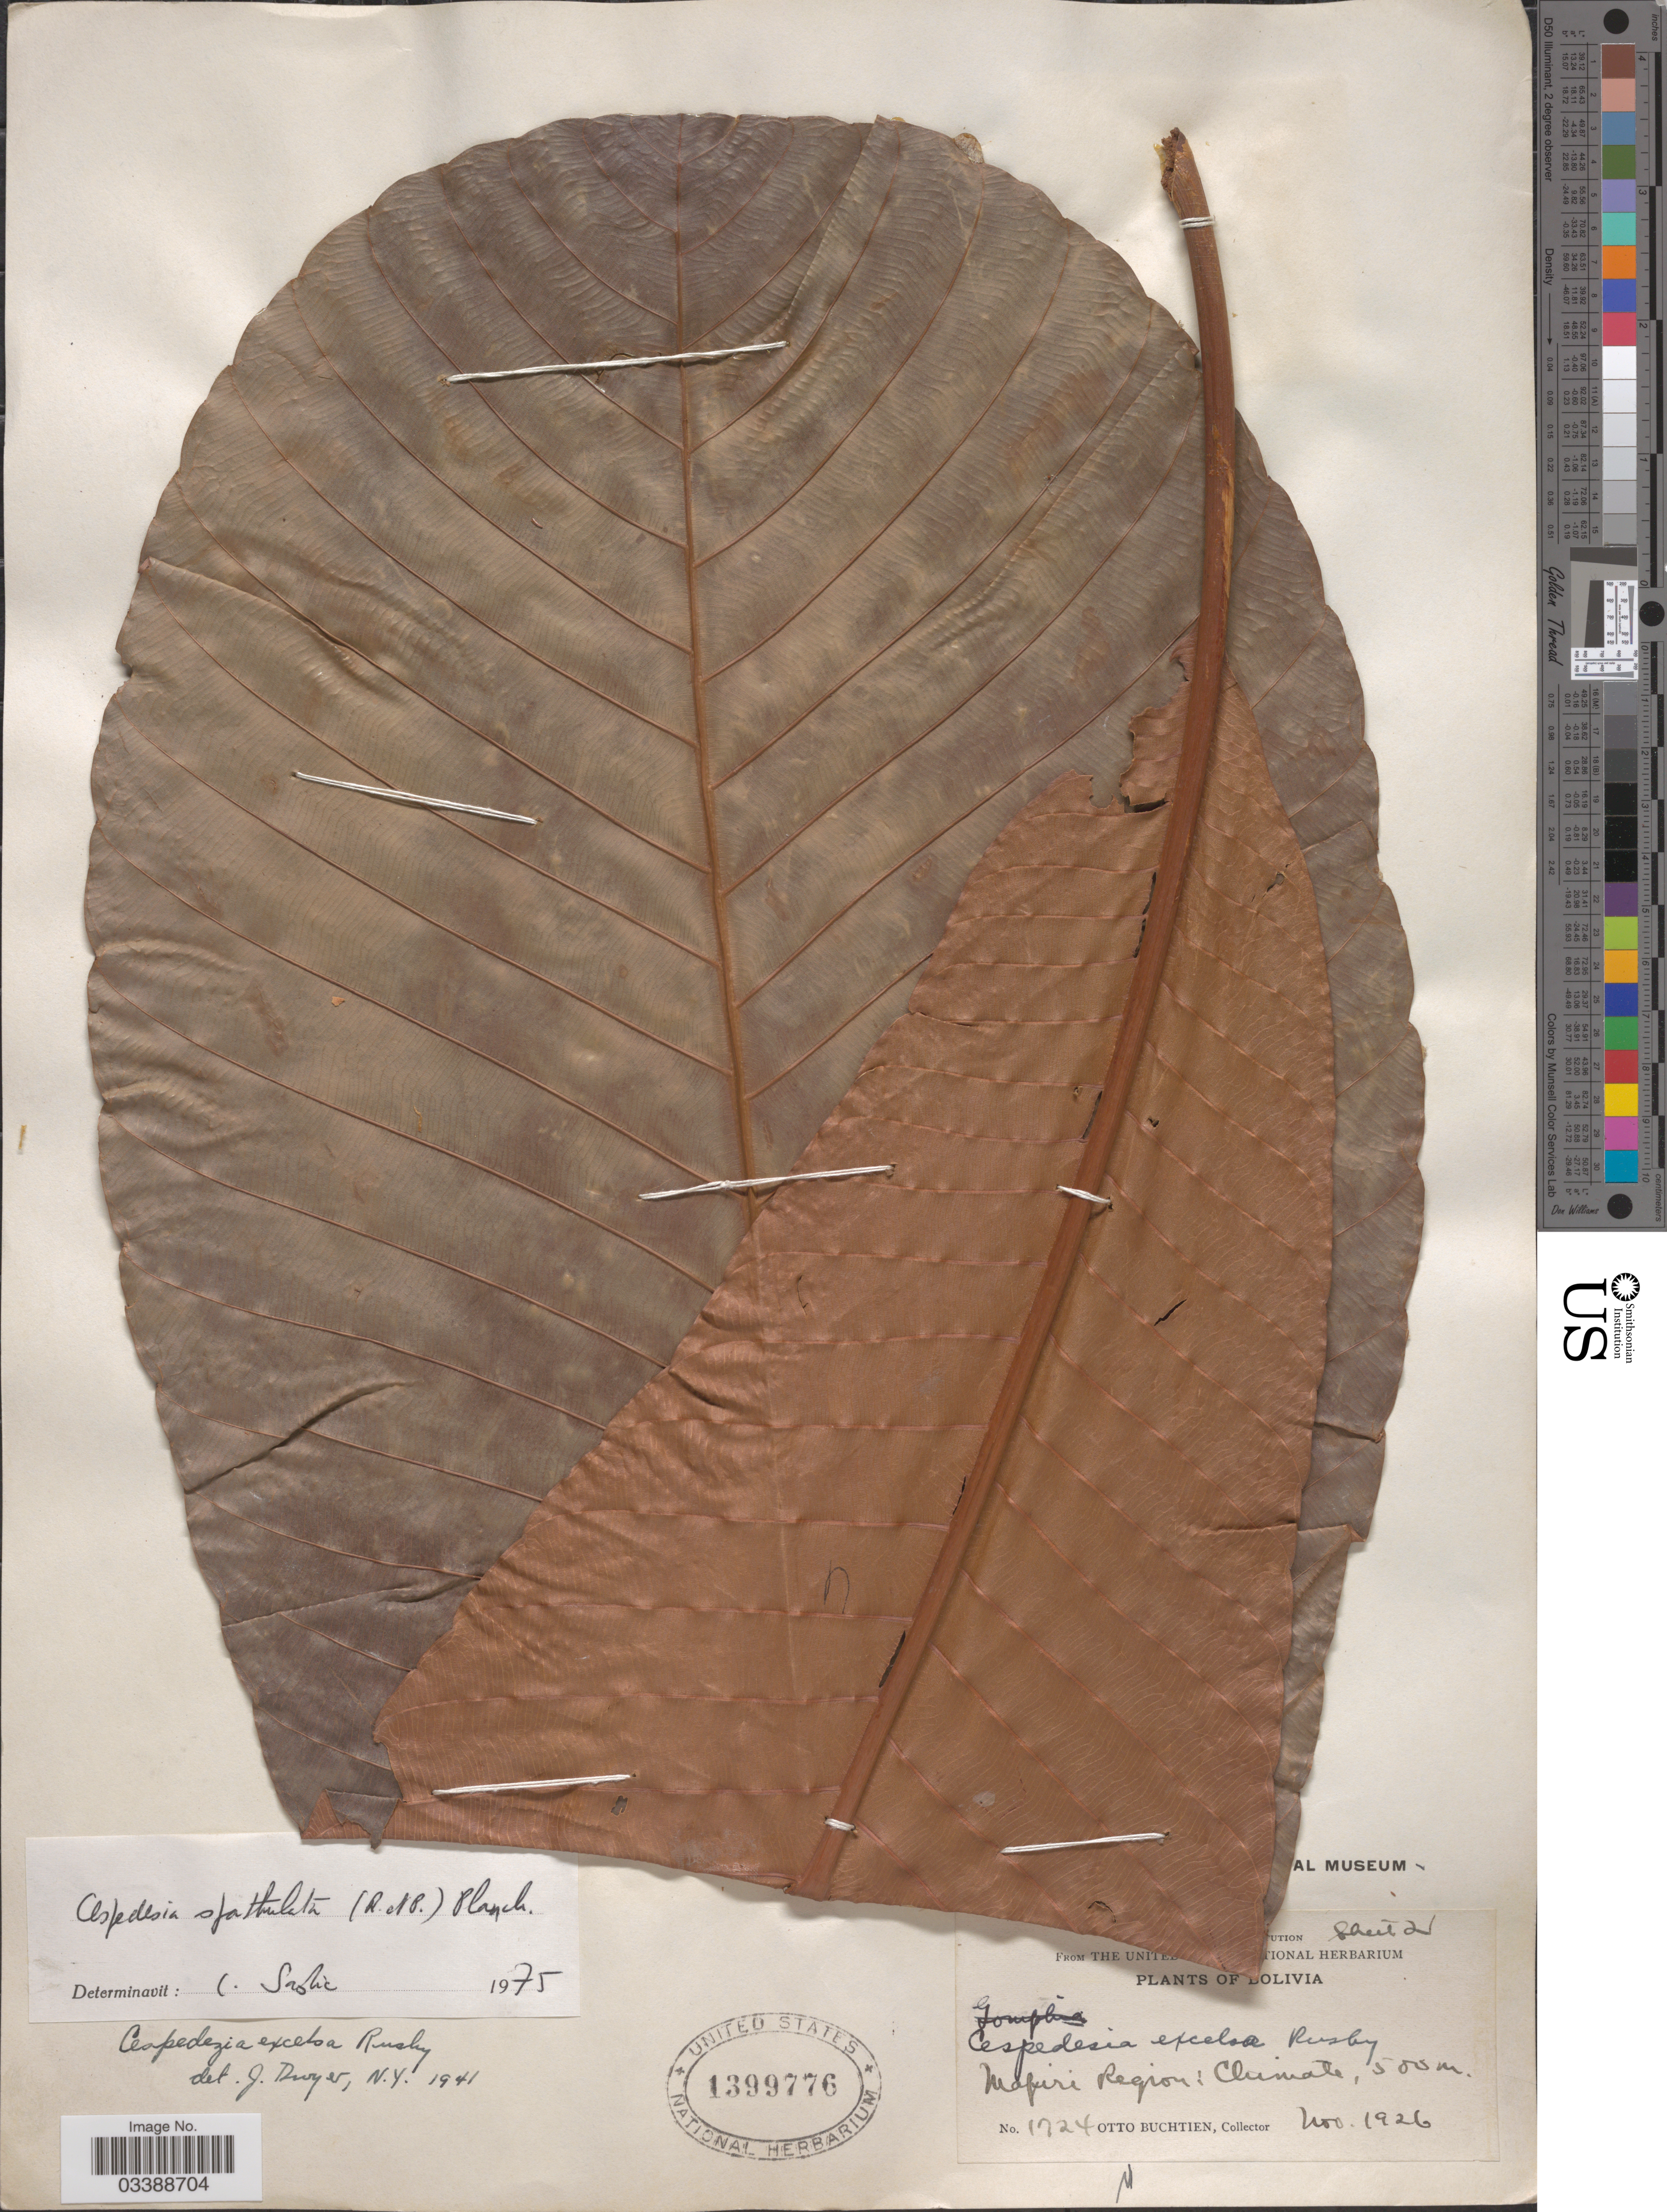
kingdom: Plantae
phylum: Tracheophyta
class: Magnoliopsida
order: Malpighiales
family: Ochnaceae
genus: Cespedesia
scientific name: Cespedesia spathulata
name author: (Ruiz & Pav.) Planch.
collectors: O. Buchtien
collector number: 1724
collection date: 1926-11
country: Bolivia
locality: Mapiri Region: Chimate.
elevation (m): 500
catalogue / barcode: US 1399776